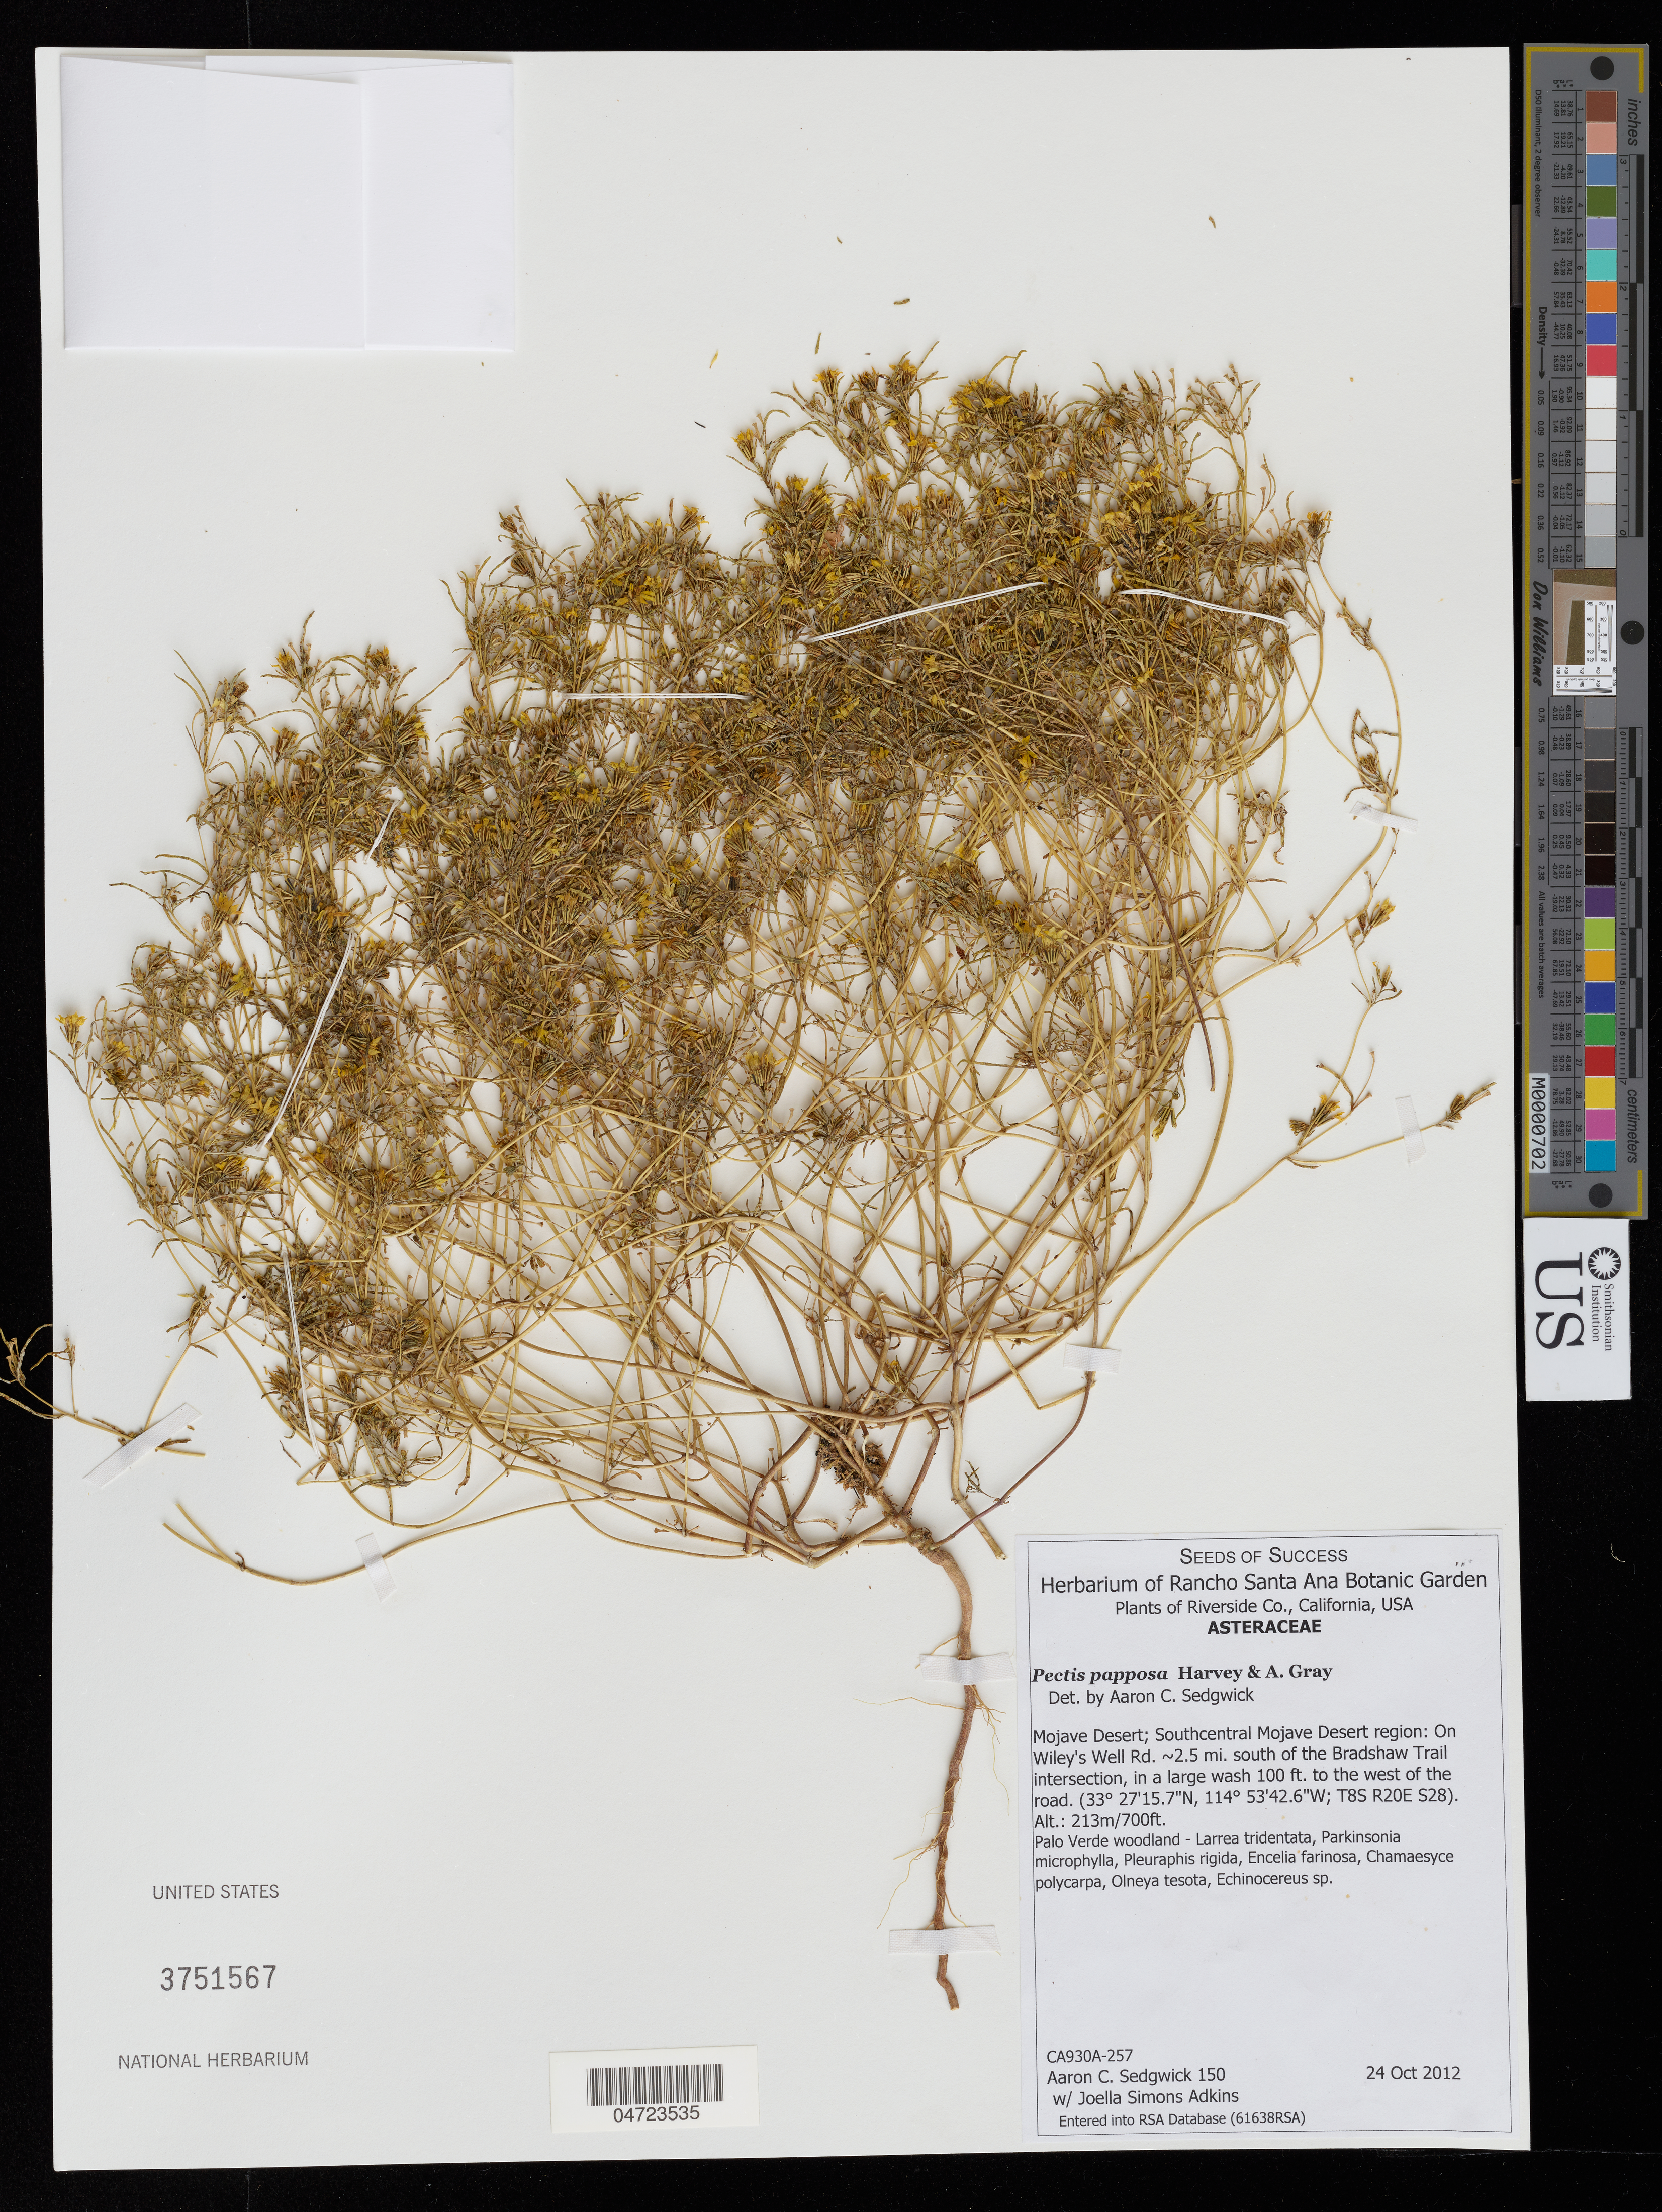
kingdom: Plantae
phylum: Tracheophyta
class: Magnoliopsida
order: Asterales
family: Asteraceae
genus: Pectis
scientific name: Pectis papposa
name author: Harv. & A. Gray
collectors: A. Sedgwick & J. Simons-Adkins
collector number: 150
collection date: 2012-10-24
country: United States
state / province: California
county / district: Riverside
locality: Riverside Co. Mojave Desert; Southcentral Mojave Desert region: On Wiley's Well Rd. ~2.5 mi. south of the Bradshaw Trail intersection, in a large wash 100 ft. to the west of the road. (T8S R20E S28).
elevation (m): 213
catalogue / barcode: US 3751567